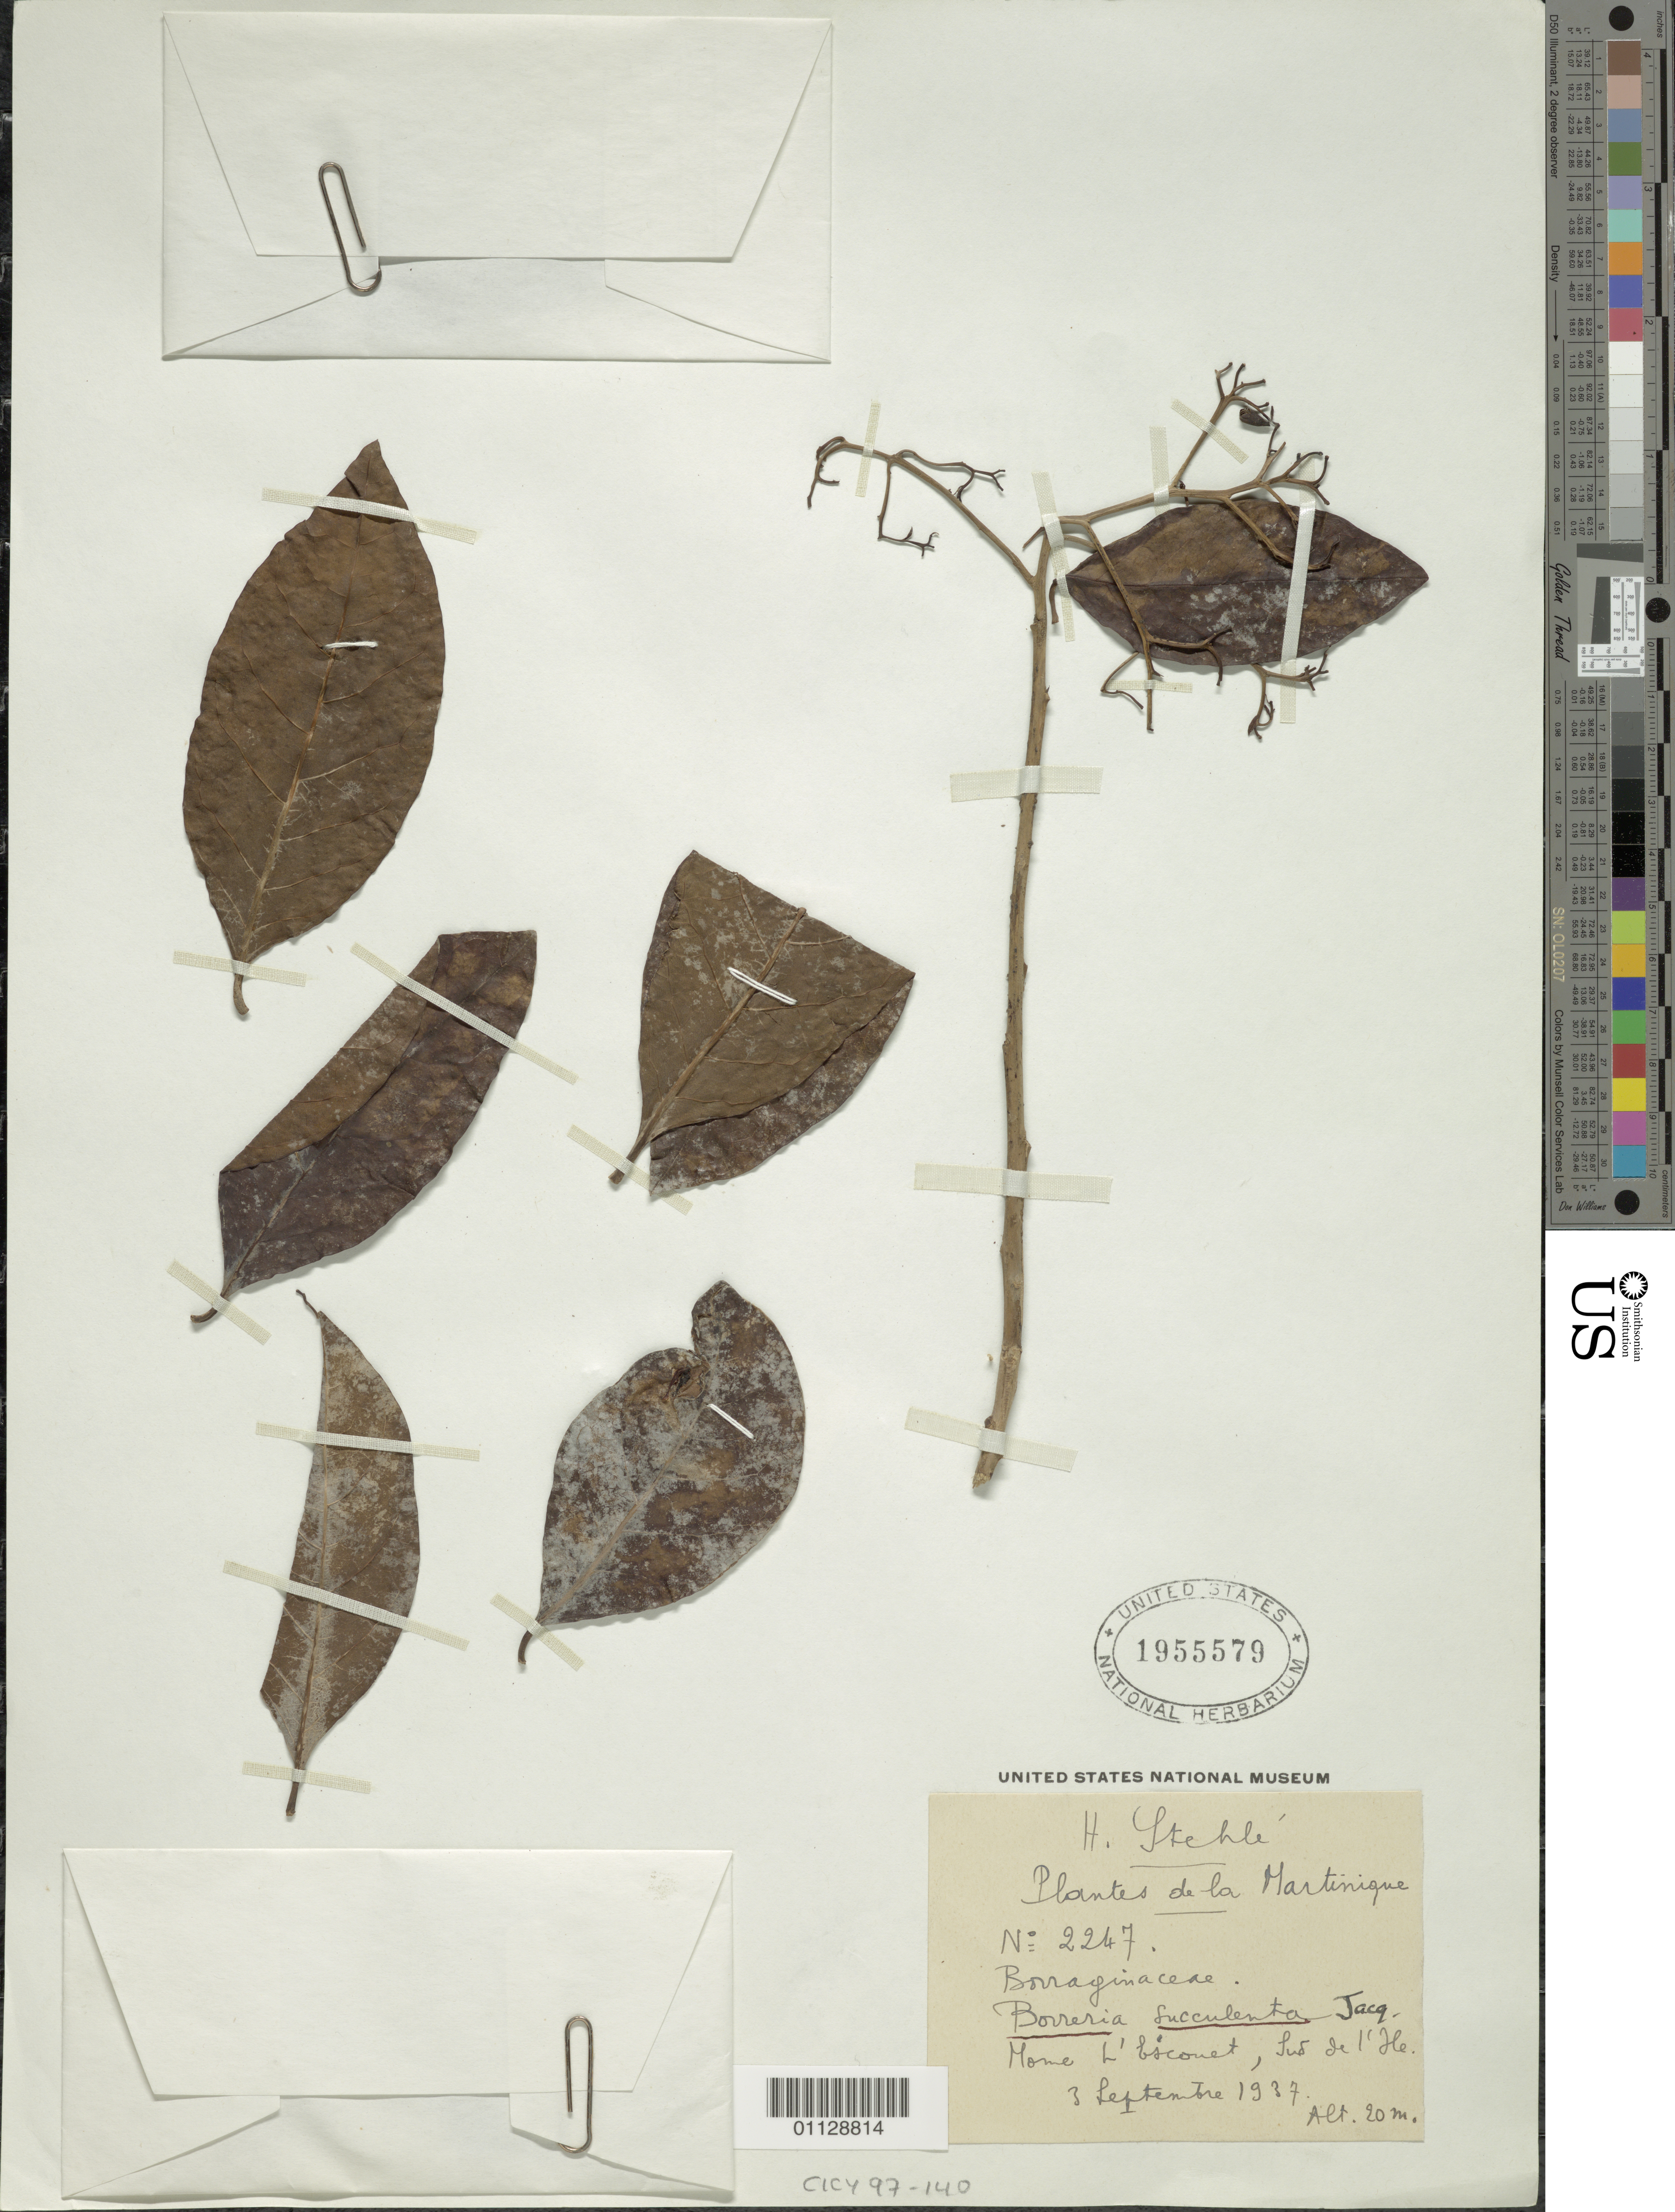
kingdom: Plantae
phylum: Tracheophyta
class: Magnoliopsida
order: Boraginales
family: Ehretiaceae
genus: Bourreria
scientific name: Bourreria succulenta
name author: Jacq.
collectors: H. Stehlé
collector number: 2247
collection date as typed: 03 Sep 1937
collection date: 1937-09-03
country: Martinique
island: Martinique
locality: Mome L' biscouet, Sus de I'Lle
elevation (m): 20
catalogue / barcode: US 1955579